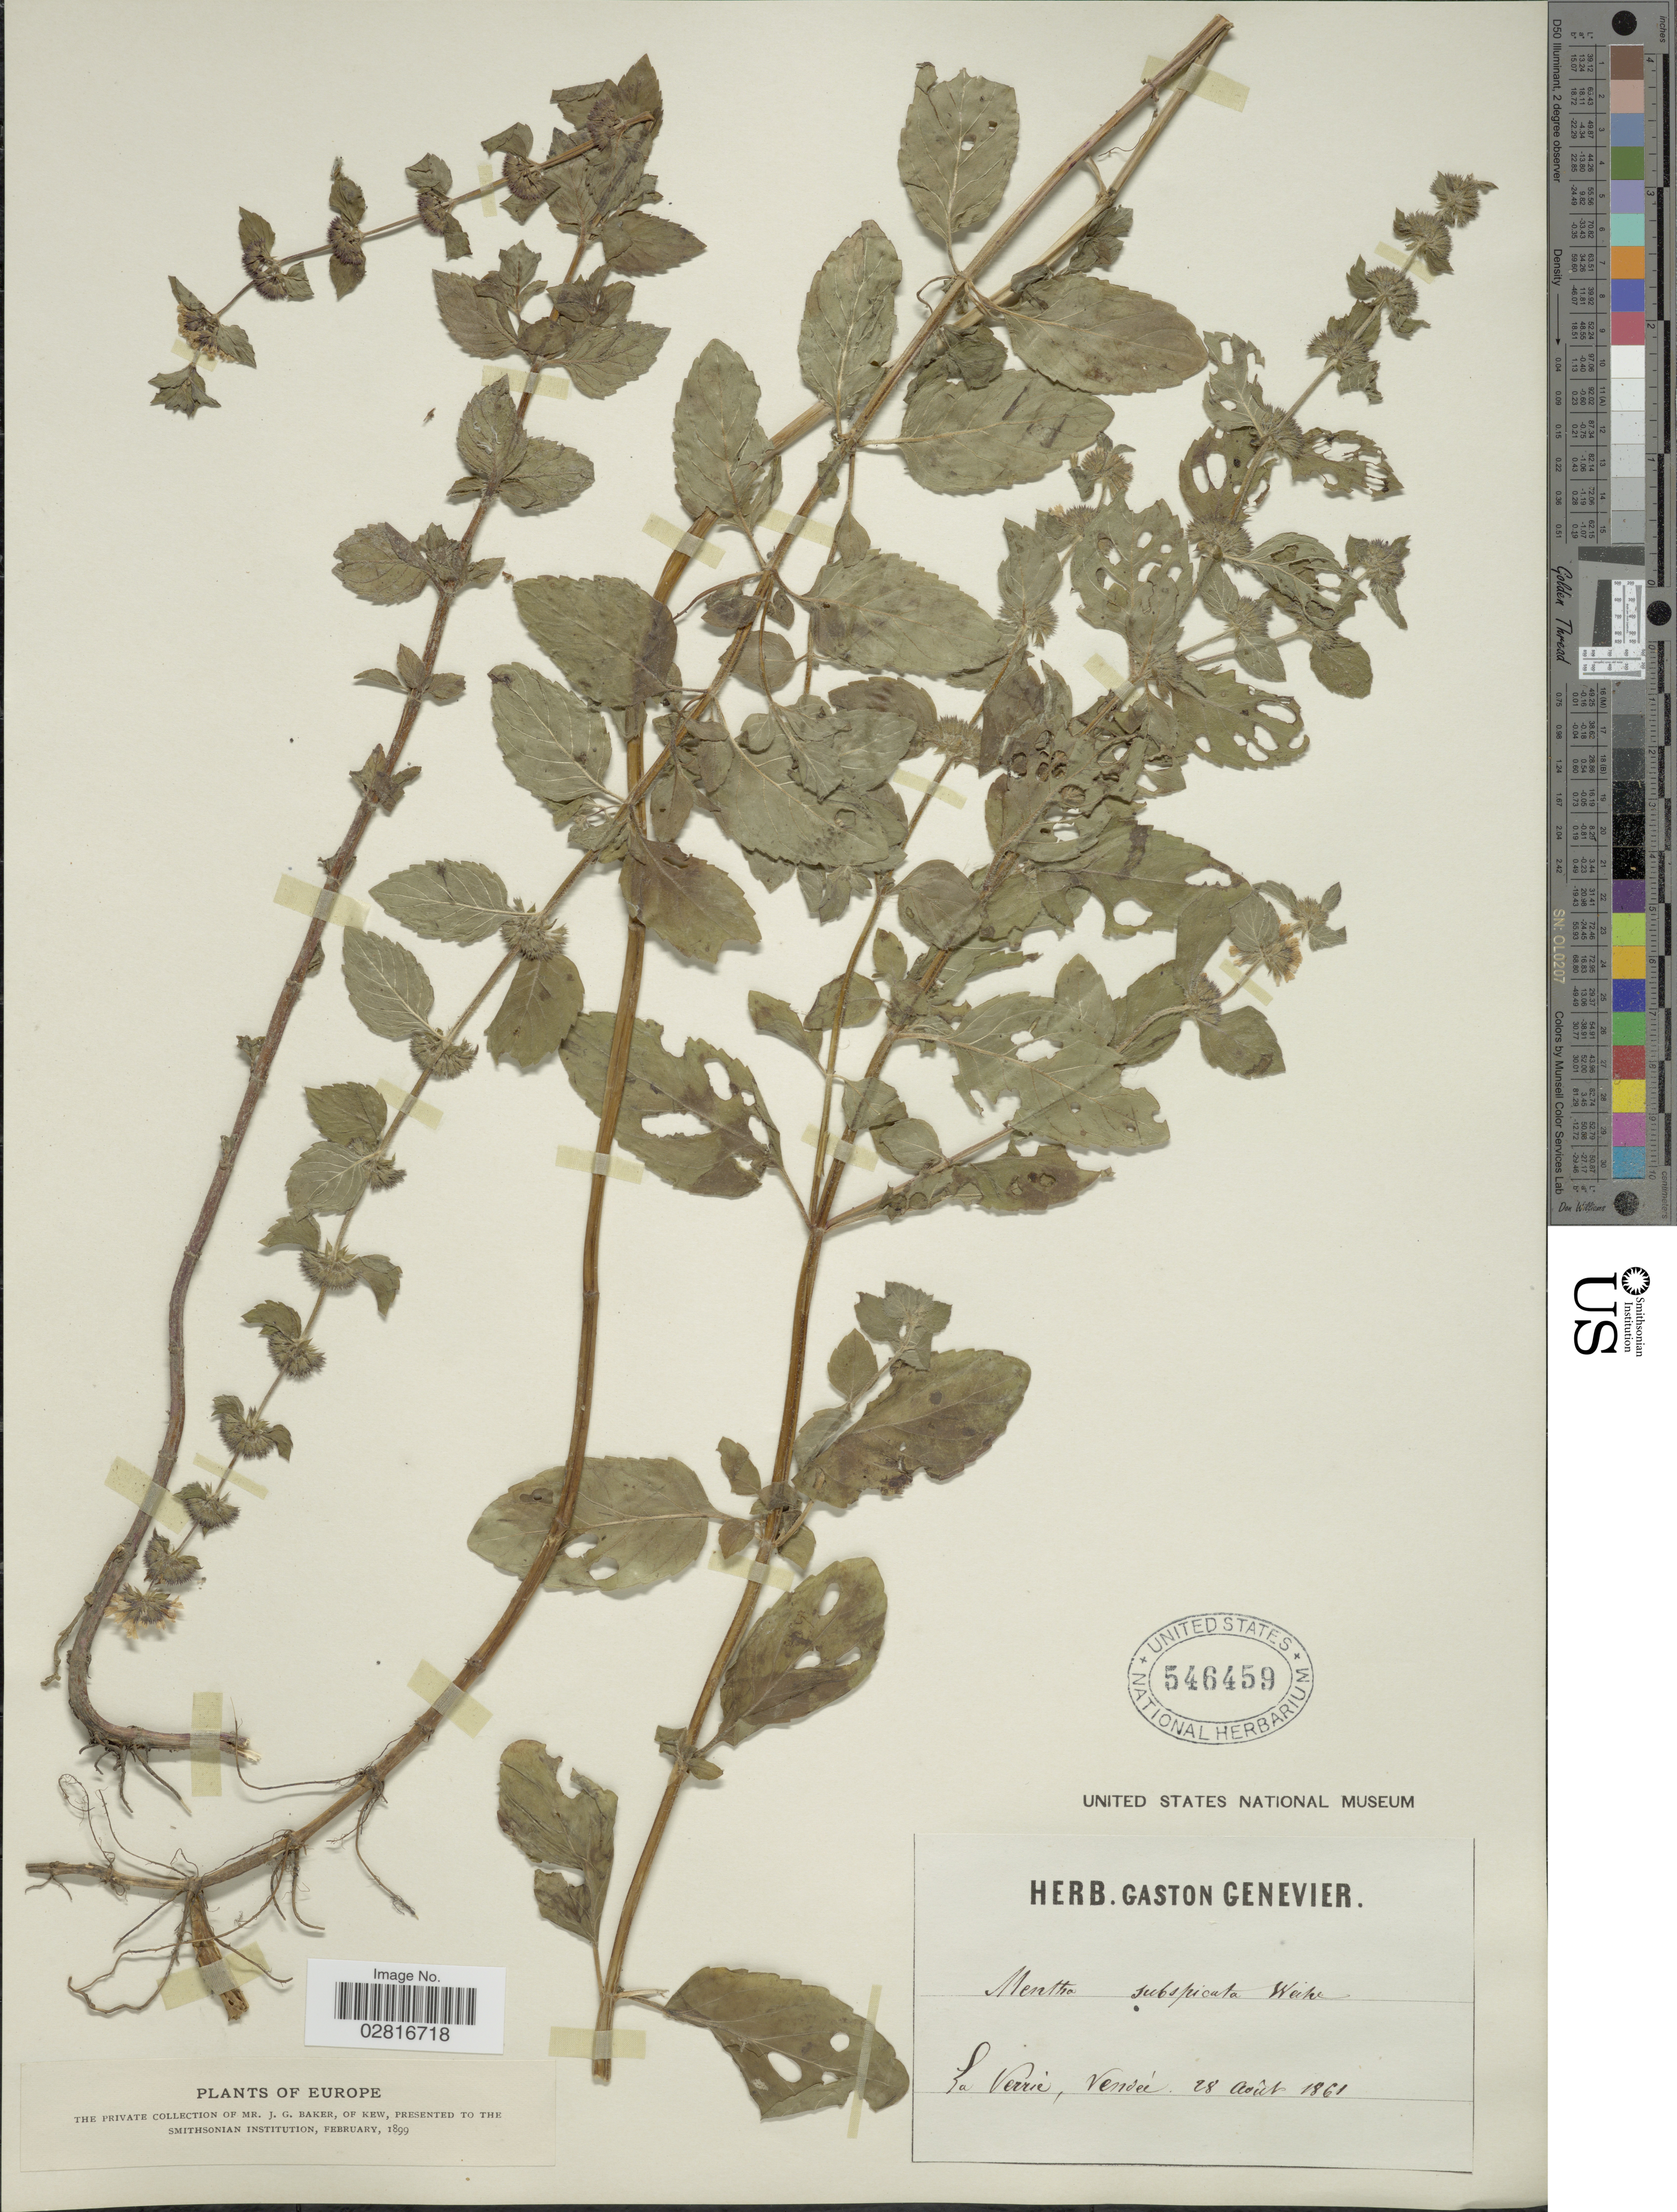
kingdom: Plantae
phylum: Tracheophyta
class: Magnoliopsida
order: Lamiales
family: Lamiaceae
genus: Mentha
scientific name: Mentha subspicata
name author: Weihe ex Fresen.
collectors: J. G. Baker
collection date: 1861-08-28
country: France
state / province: Pays de la Loire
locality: La Verrie, Vendée. Europe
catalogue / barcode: US 546459